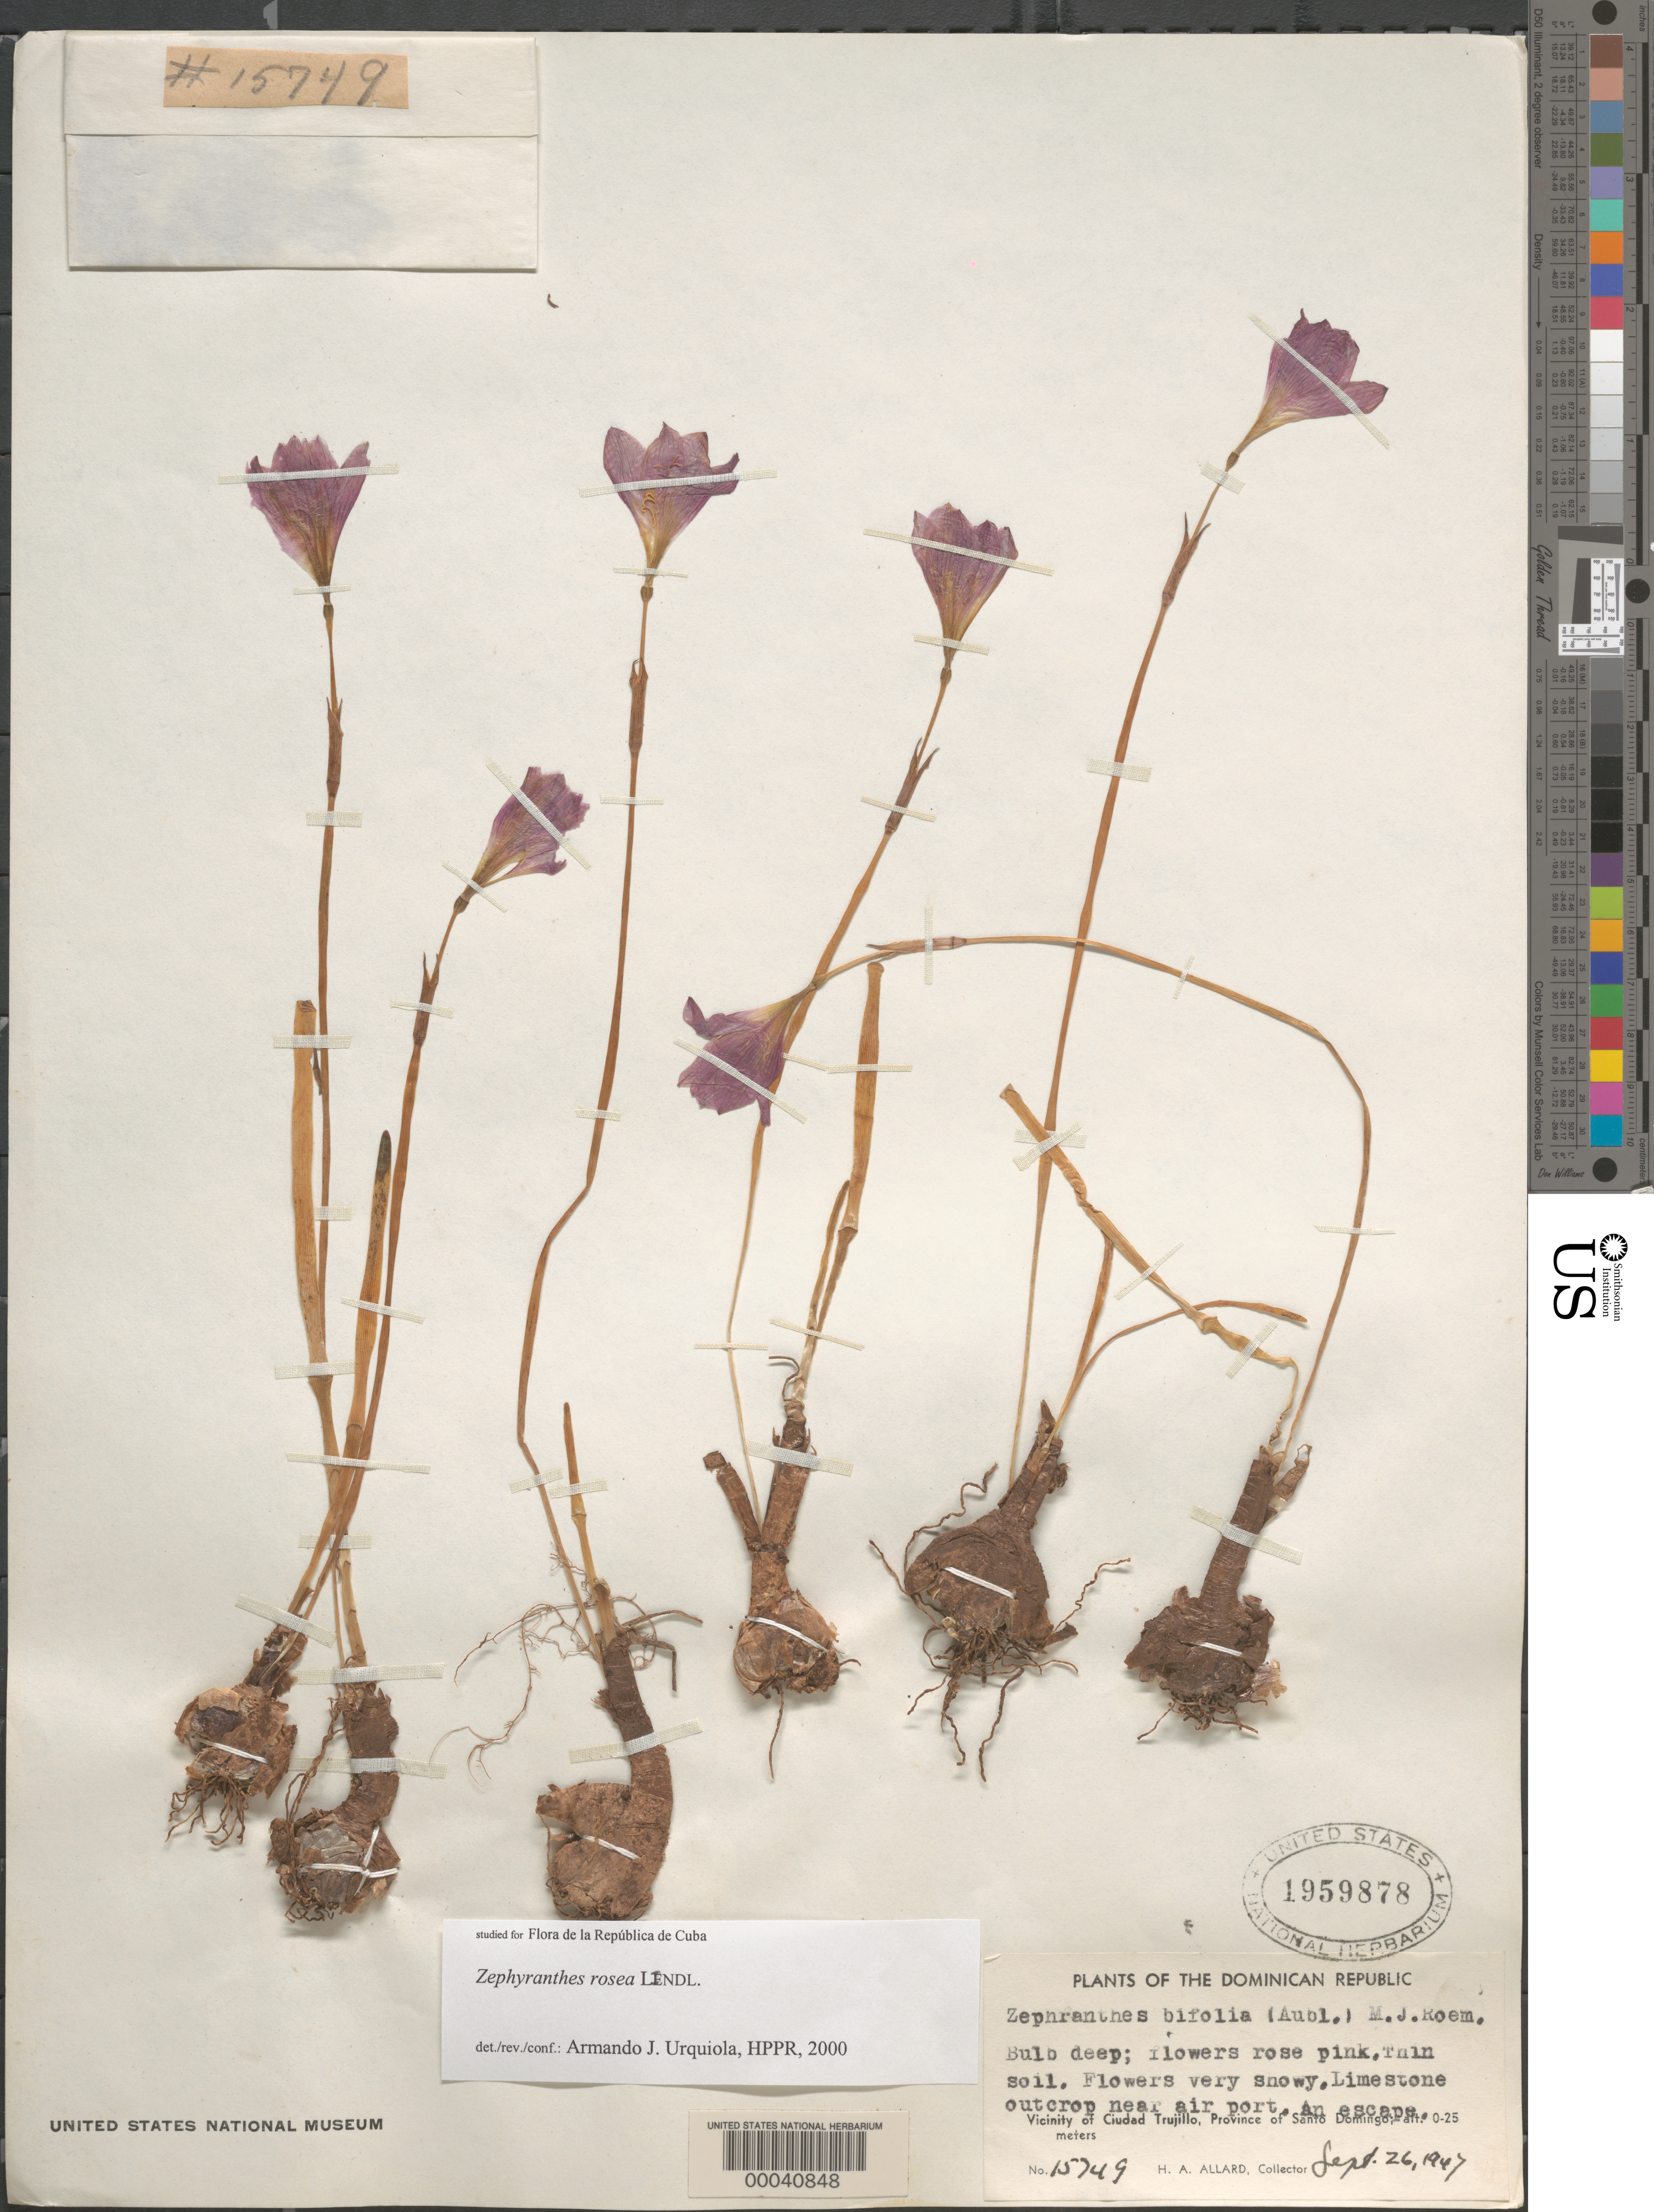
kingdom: Plantae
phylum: Tracheophyta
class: Liliopsida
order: Asparagales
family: Amaryllidaceae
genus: Zephyranthes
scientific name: Zephyranthes rosea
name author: Lindl.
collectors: H. A. Allard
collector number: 15749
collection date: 1947-09-26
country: Dominican Republic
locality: Limestone outcrop near air port. An escape. Vicinity of Ciudad Trujillo, Province of Santo Domingo.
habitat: limestone outcrop by airport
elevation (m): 0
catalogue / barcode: US 1959878